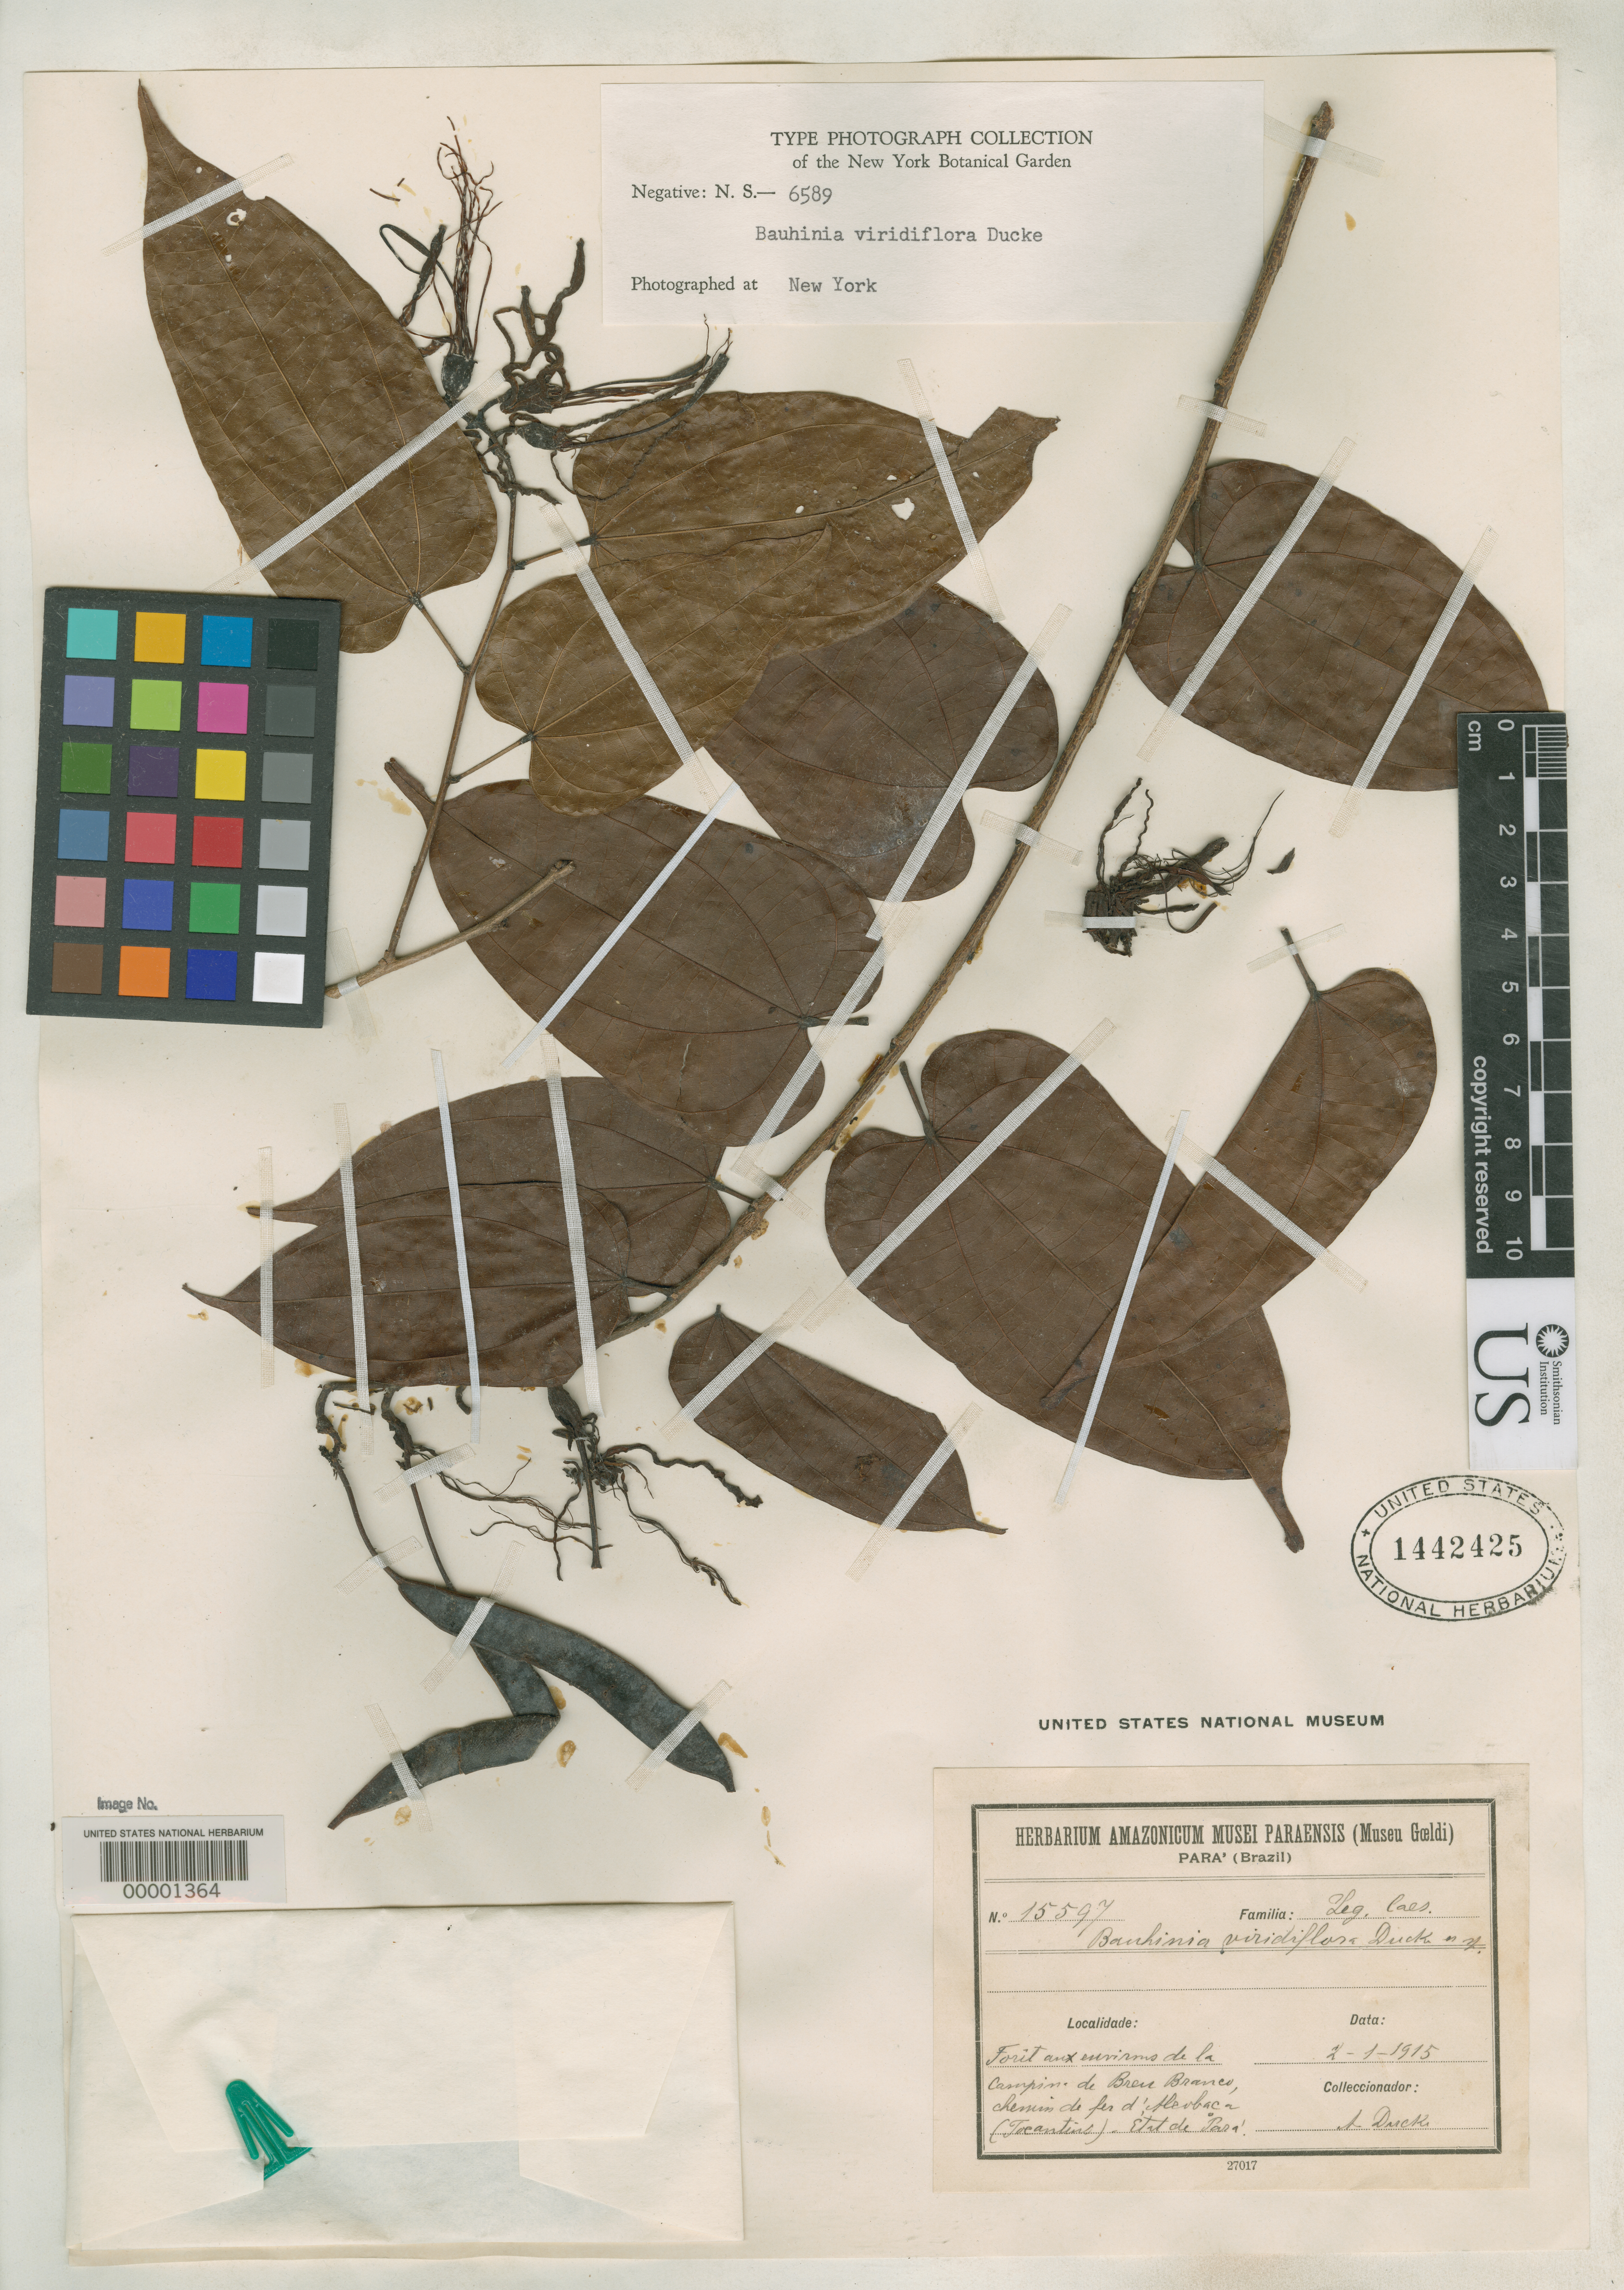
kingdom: Plantae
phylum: Tracheophyta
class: Magnoliopsida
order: Fabales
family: Fabaceae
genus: Bauhinia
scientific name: Bauhinia viridiflora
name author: Ducke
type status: Isotype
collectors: A. Ducke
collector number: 15597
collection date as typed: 02 Feb 1915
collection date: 1915-02-02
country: Brazil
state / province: Minas Gerais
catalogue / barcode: US 1442425